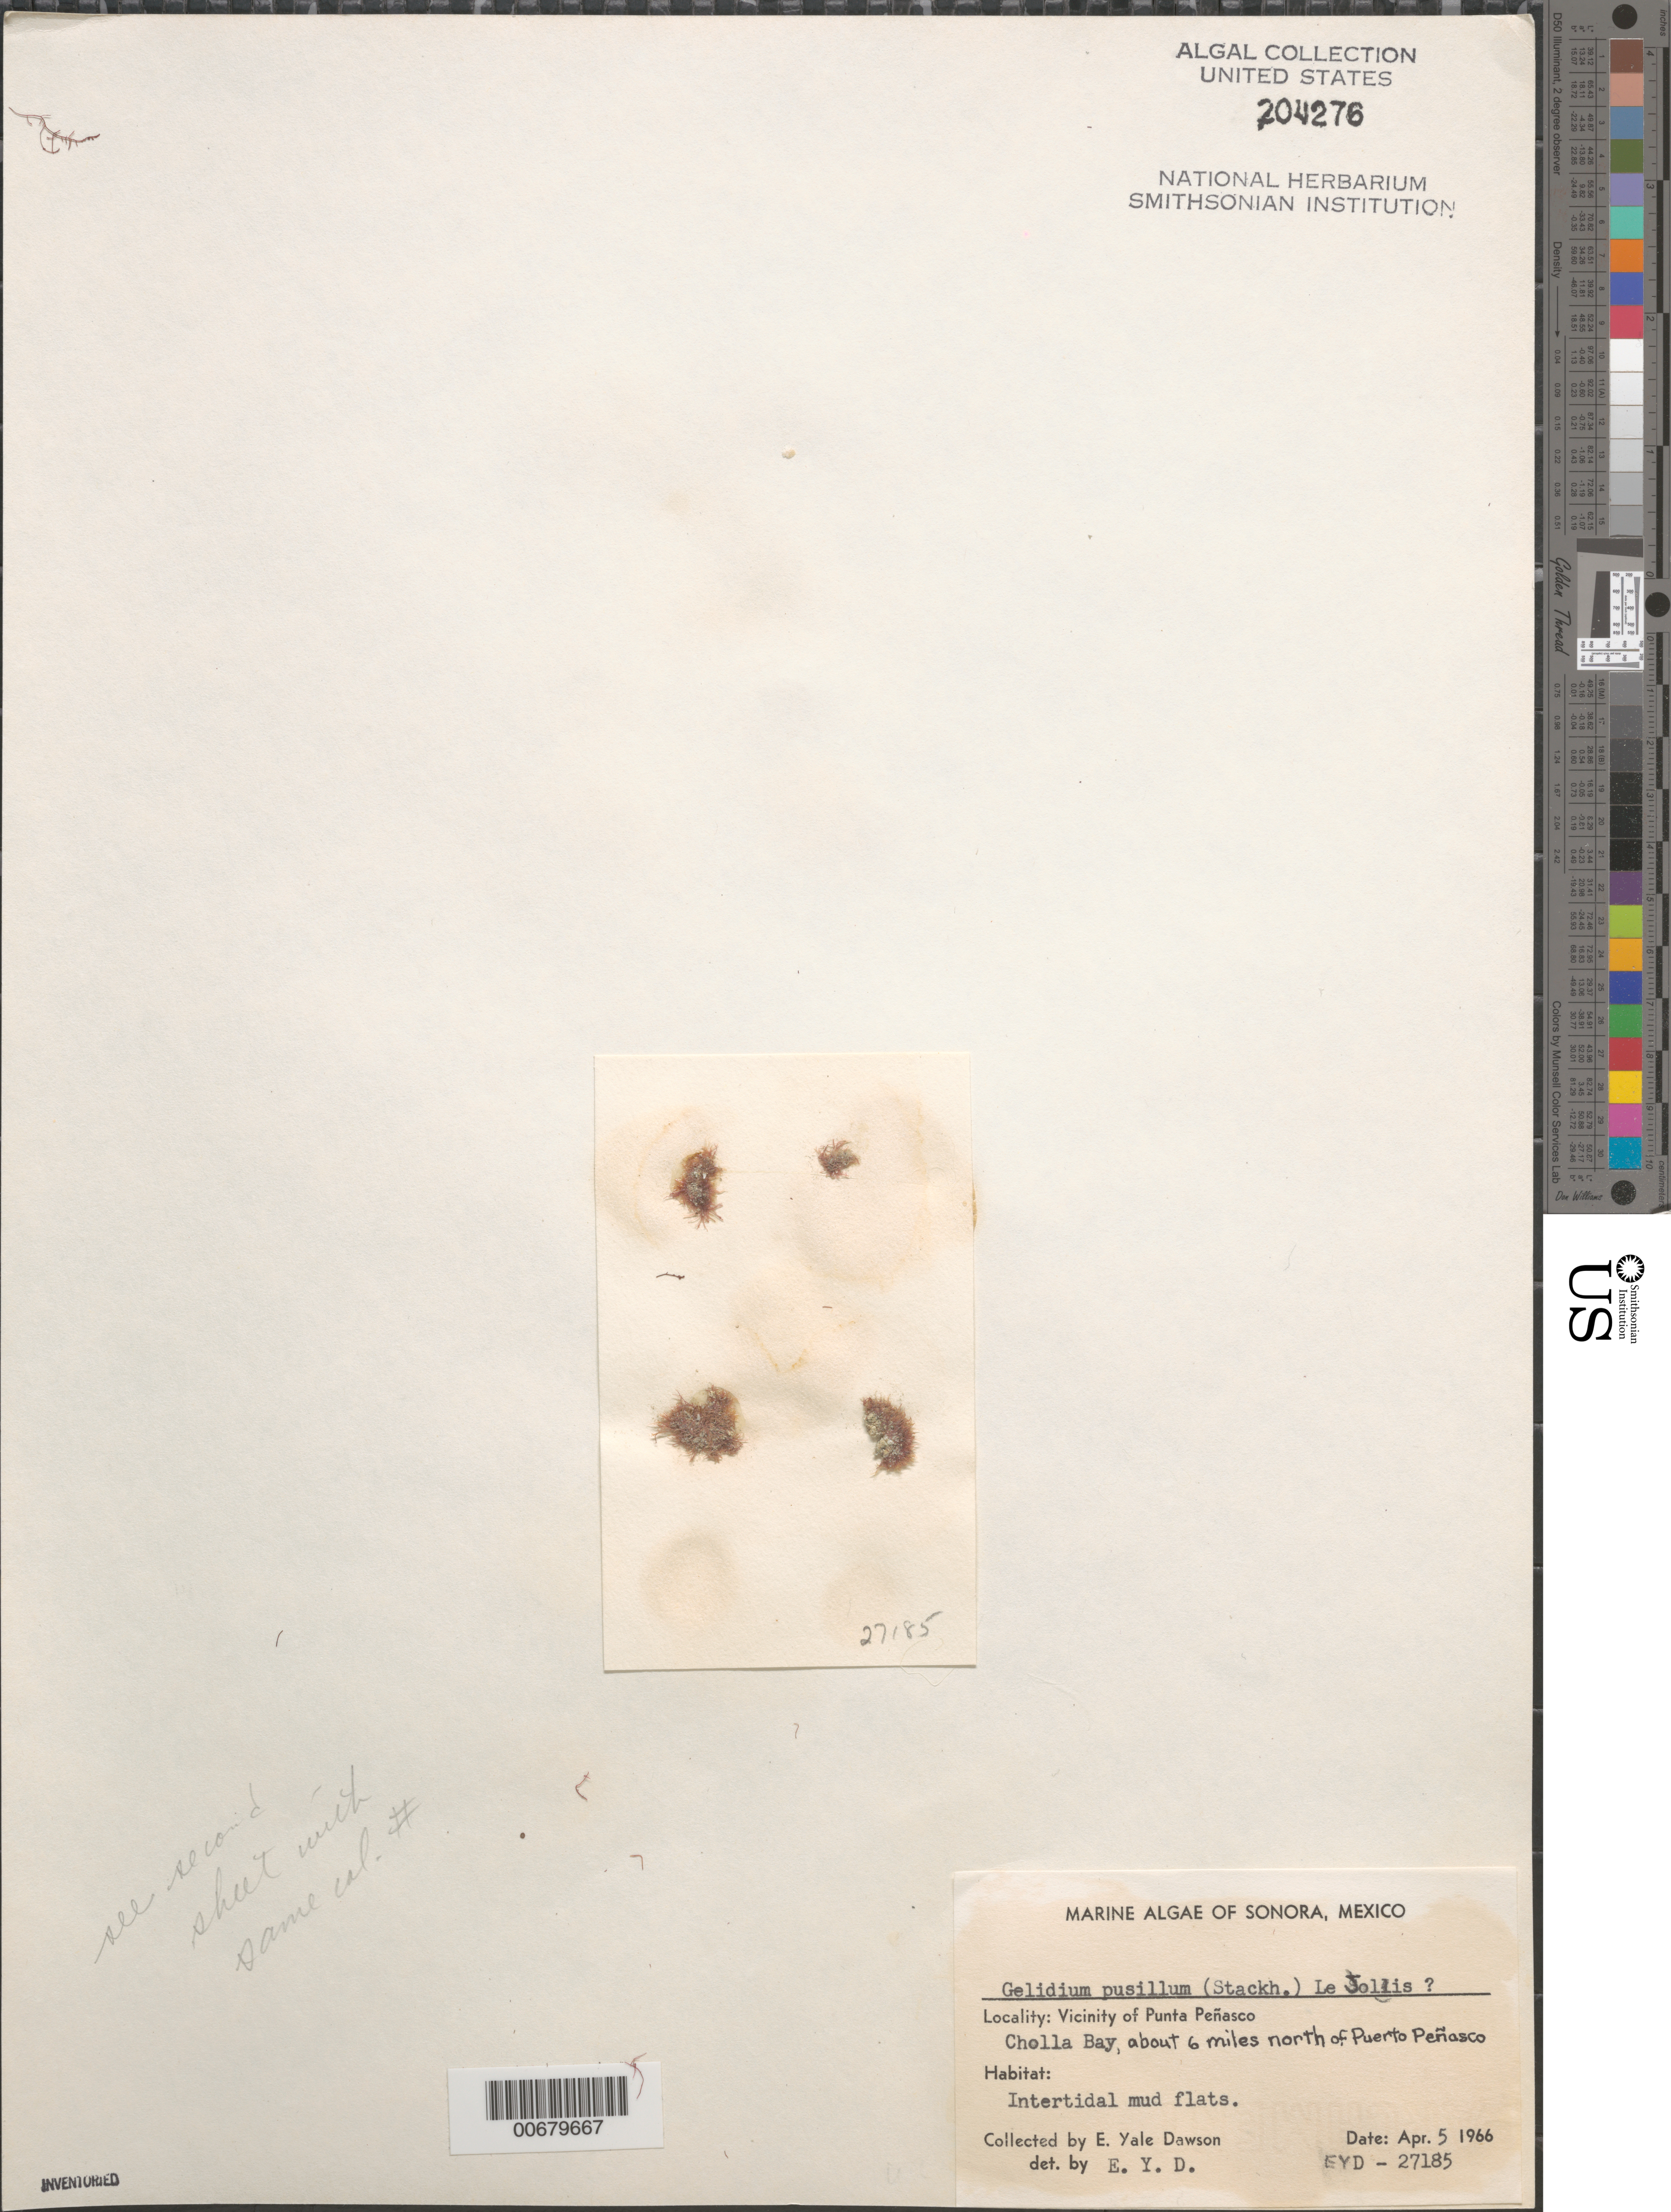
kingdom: Plantae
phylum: Rhodophyta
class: Florideophyceae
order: Gelidiales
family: Gelidiaceae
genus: Gelidium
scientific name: Gelidium pusillum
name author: (Stackh.) Le Jol.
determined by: Dawson, E. Y.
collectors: E. Y. Dawson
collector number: EYD 27185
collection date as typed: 05 Apr 1966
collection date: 1966-04-05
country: Mexico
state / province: Sonora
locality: Cholla Bay, ca. 6 miles north of Puerto Penasco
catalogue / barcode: US 204276